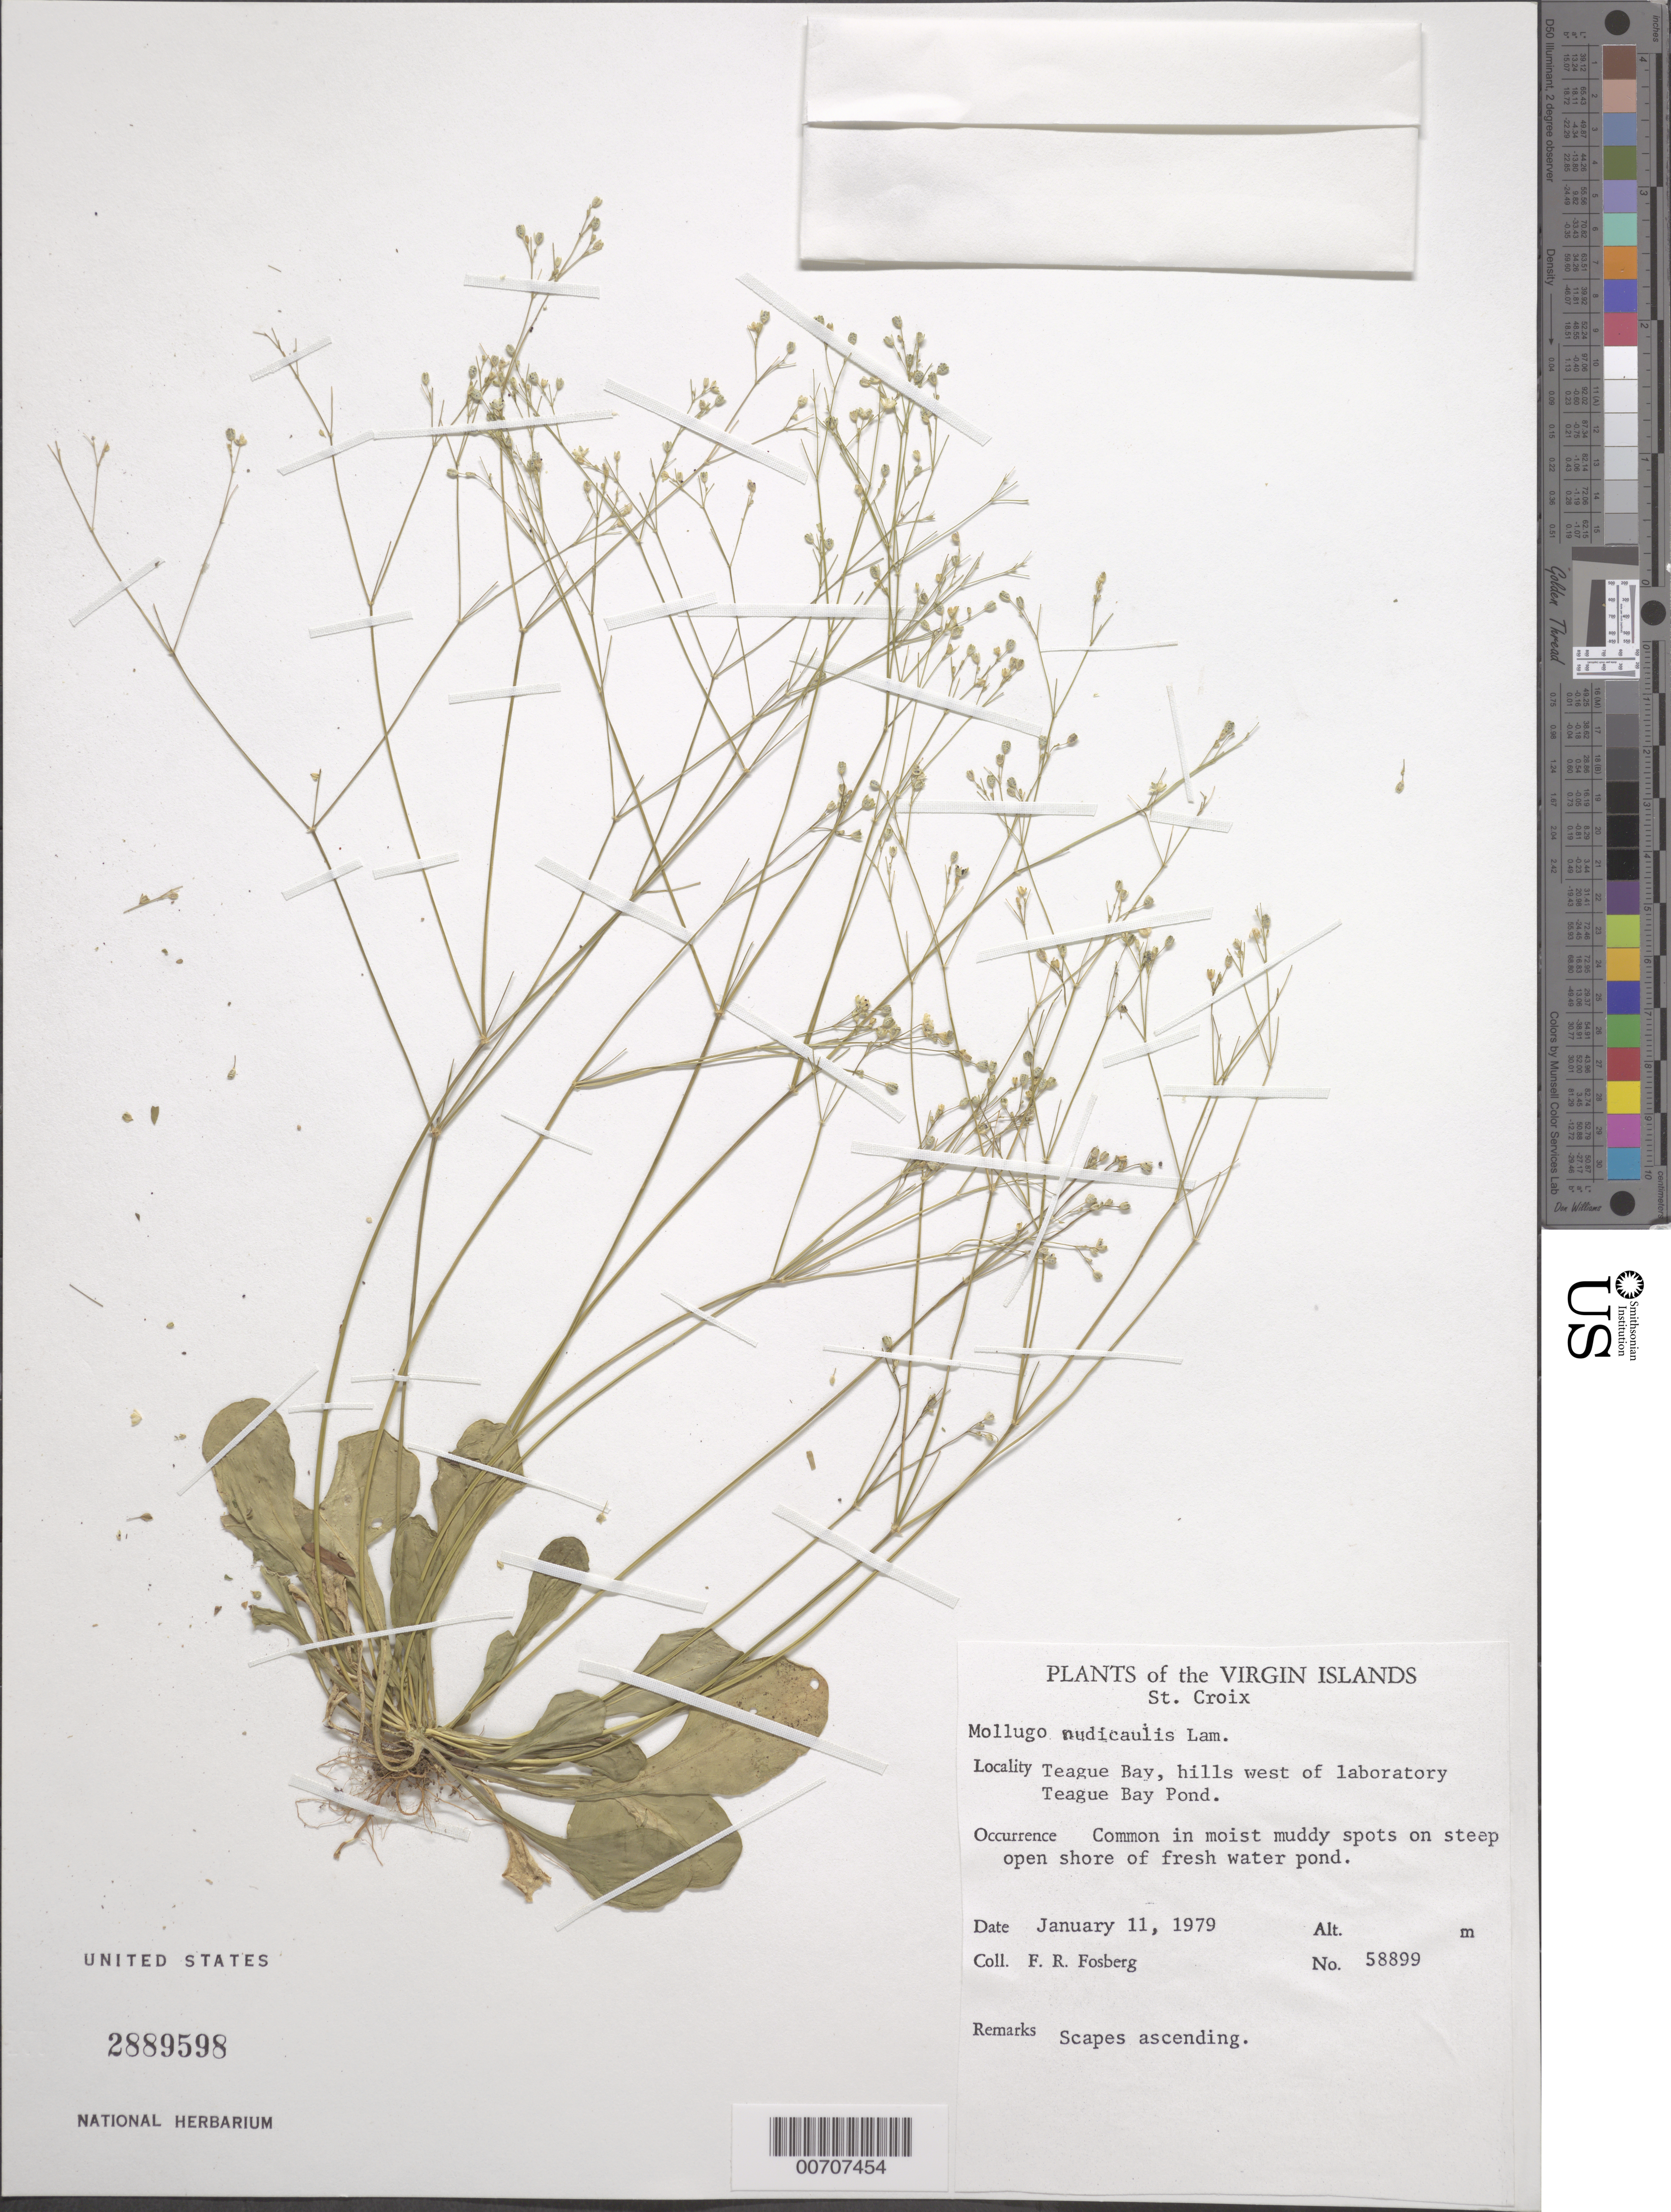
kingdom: Plantae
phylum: Tracheophyta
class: Magnoliopsida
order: Caryophyllales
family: Molluginaceae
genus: Paramollugo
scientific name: Paramollugo spathulata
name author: (Sw.) Sukhor.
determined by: Strong, Mark T., (BOT), Smithsonian Institution - National Museum of Natural History (UNITED STATES)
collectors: F. R. Fosberg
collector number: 58899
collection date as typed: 11 Jan 1979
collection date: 1979-01-11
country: U.S. Virgin Islands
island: St. Croix Island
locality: Teague Bay, hills W of laboratory Teague Bay Pond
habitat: In moist muddy spots on steep open shore of fresh water pond.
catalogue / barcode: US 2889598